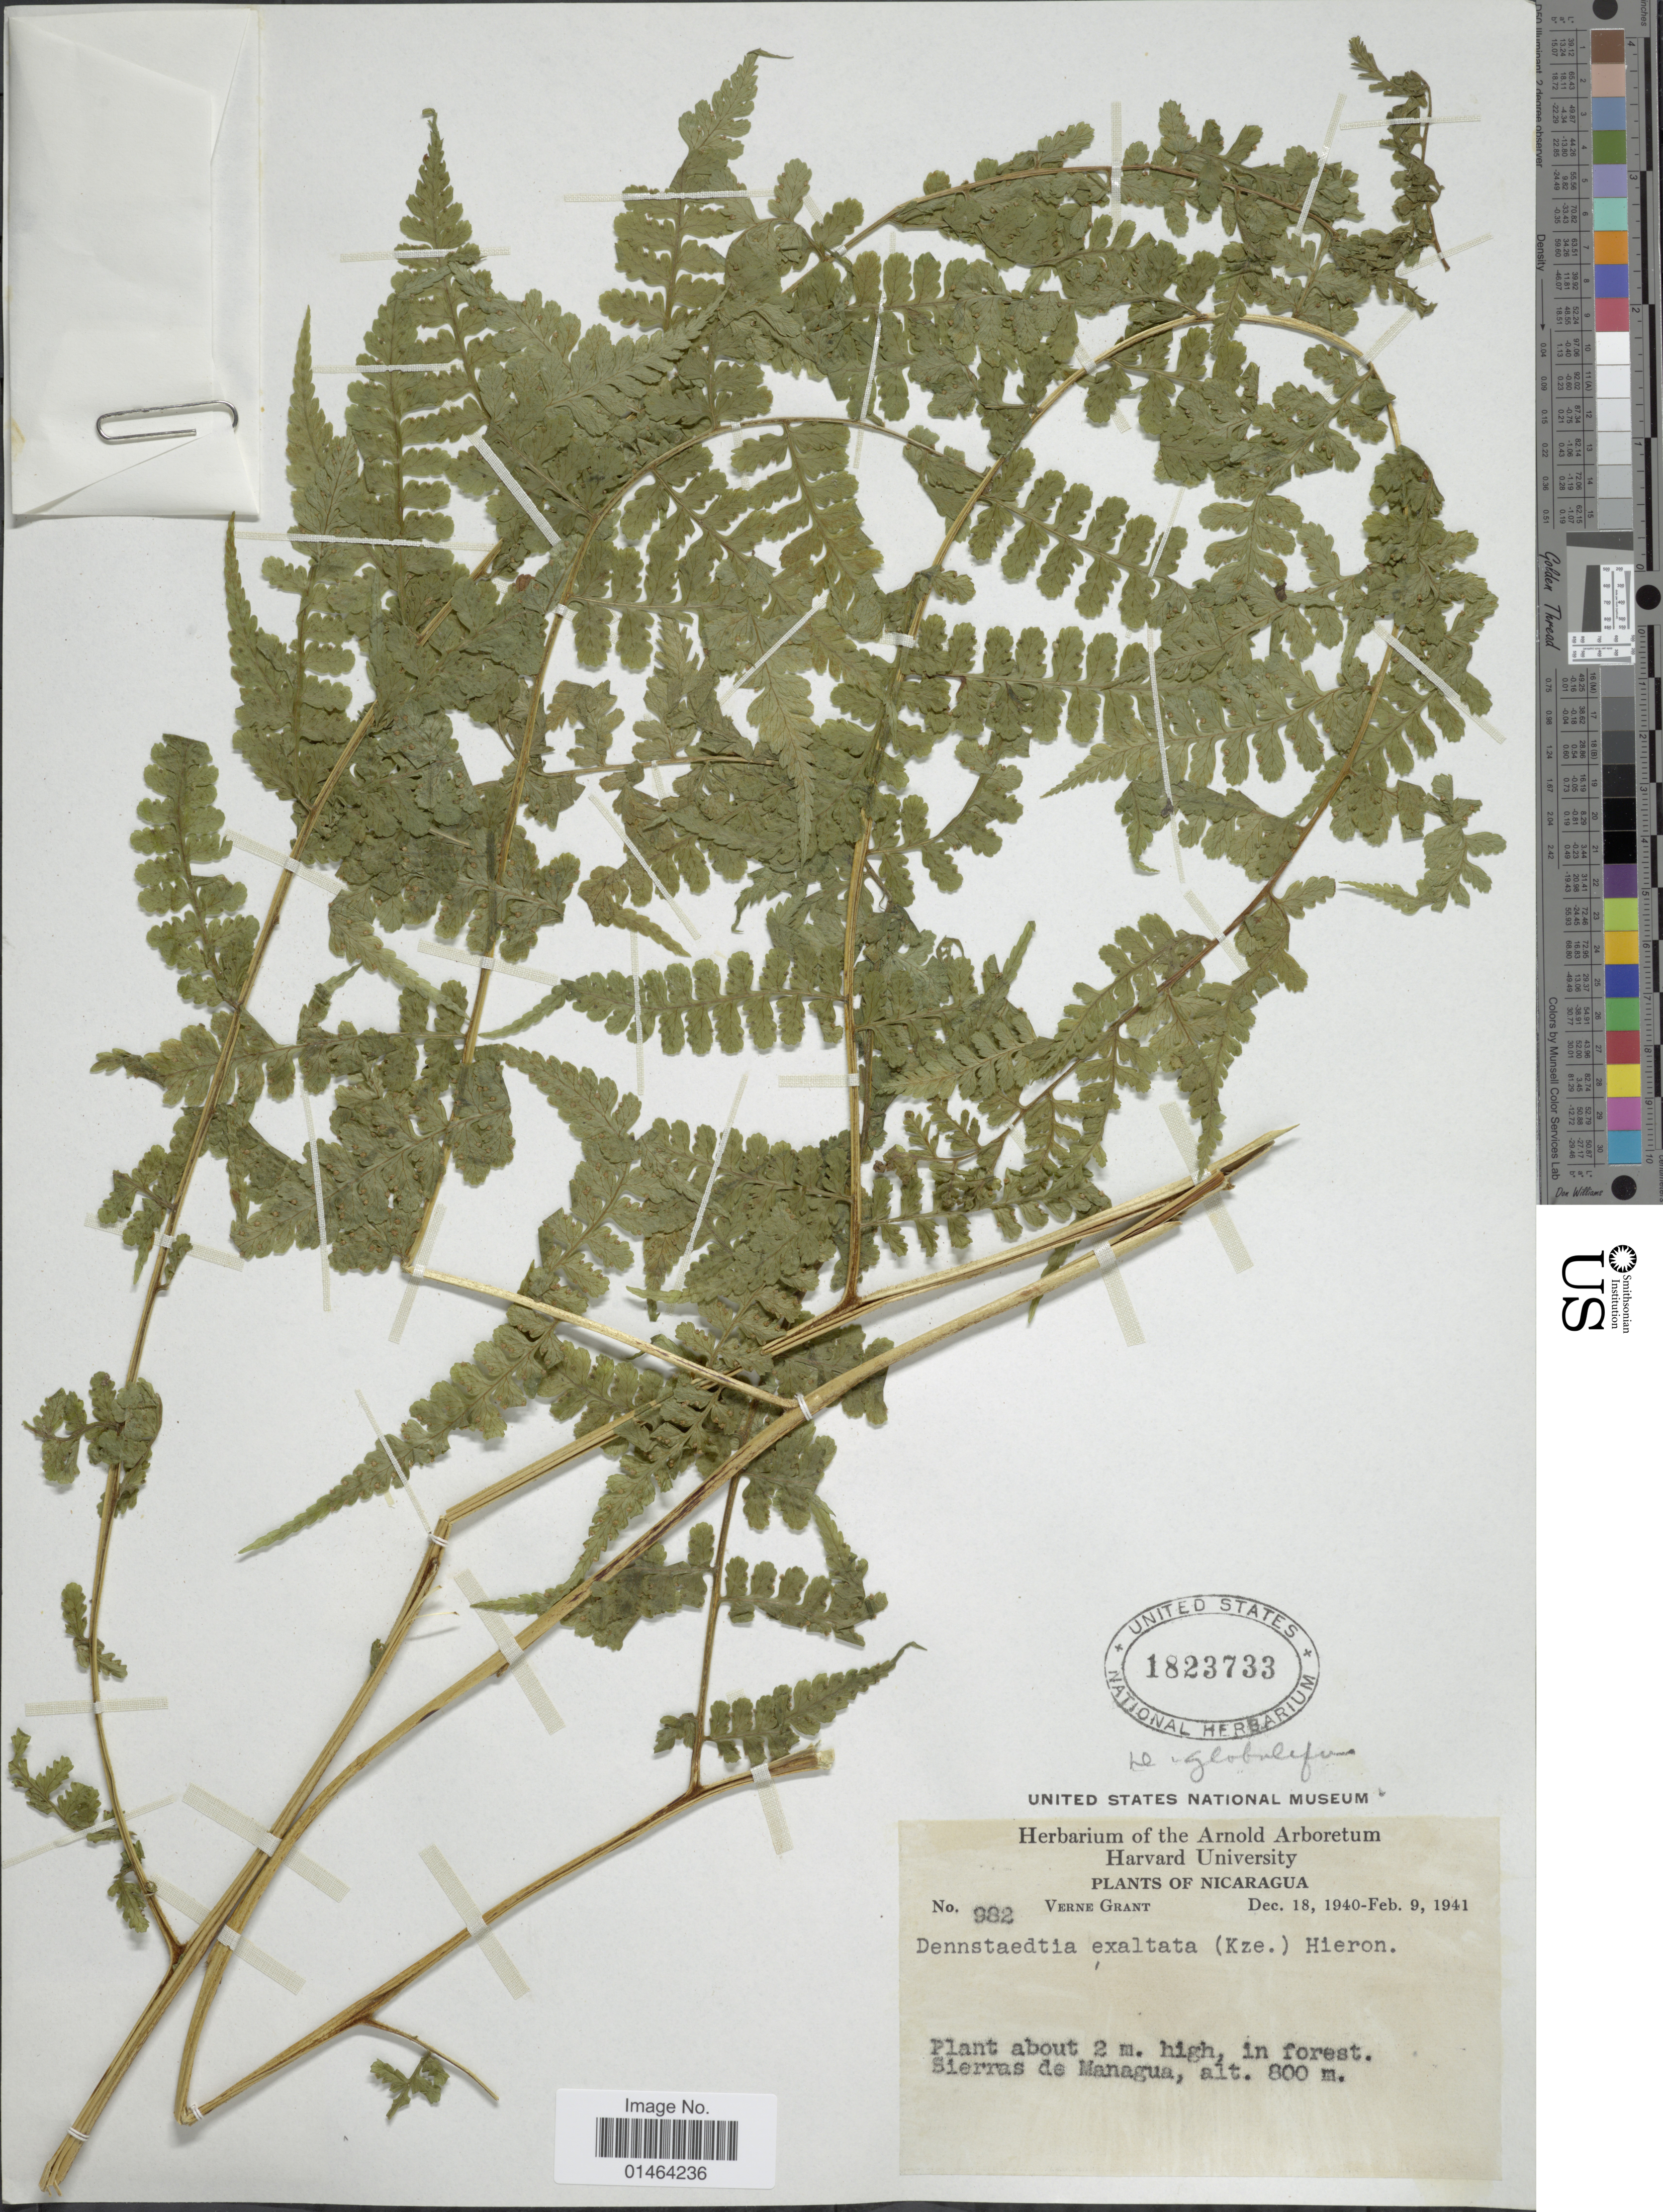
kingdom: Plantae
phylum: Tracheophyta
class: Polypodiopsida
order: Polypodiales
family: Dennstaedtiaceae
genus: Dennstaedtia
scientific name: Dennstaedtia globulifera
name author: (Poir.) Hieron.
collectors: V. Grant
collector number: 982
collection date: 1940-12-18/1941-02-09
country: Nicaragua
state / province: Managua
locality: Sierras de Managua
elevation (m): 800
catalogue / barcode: US 1823733